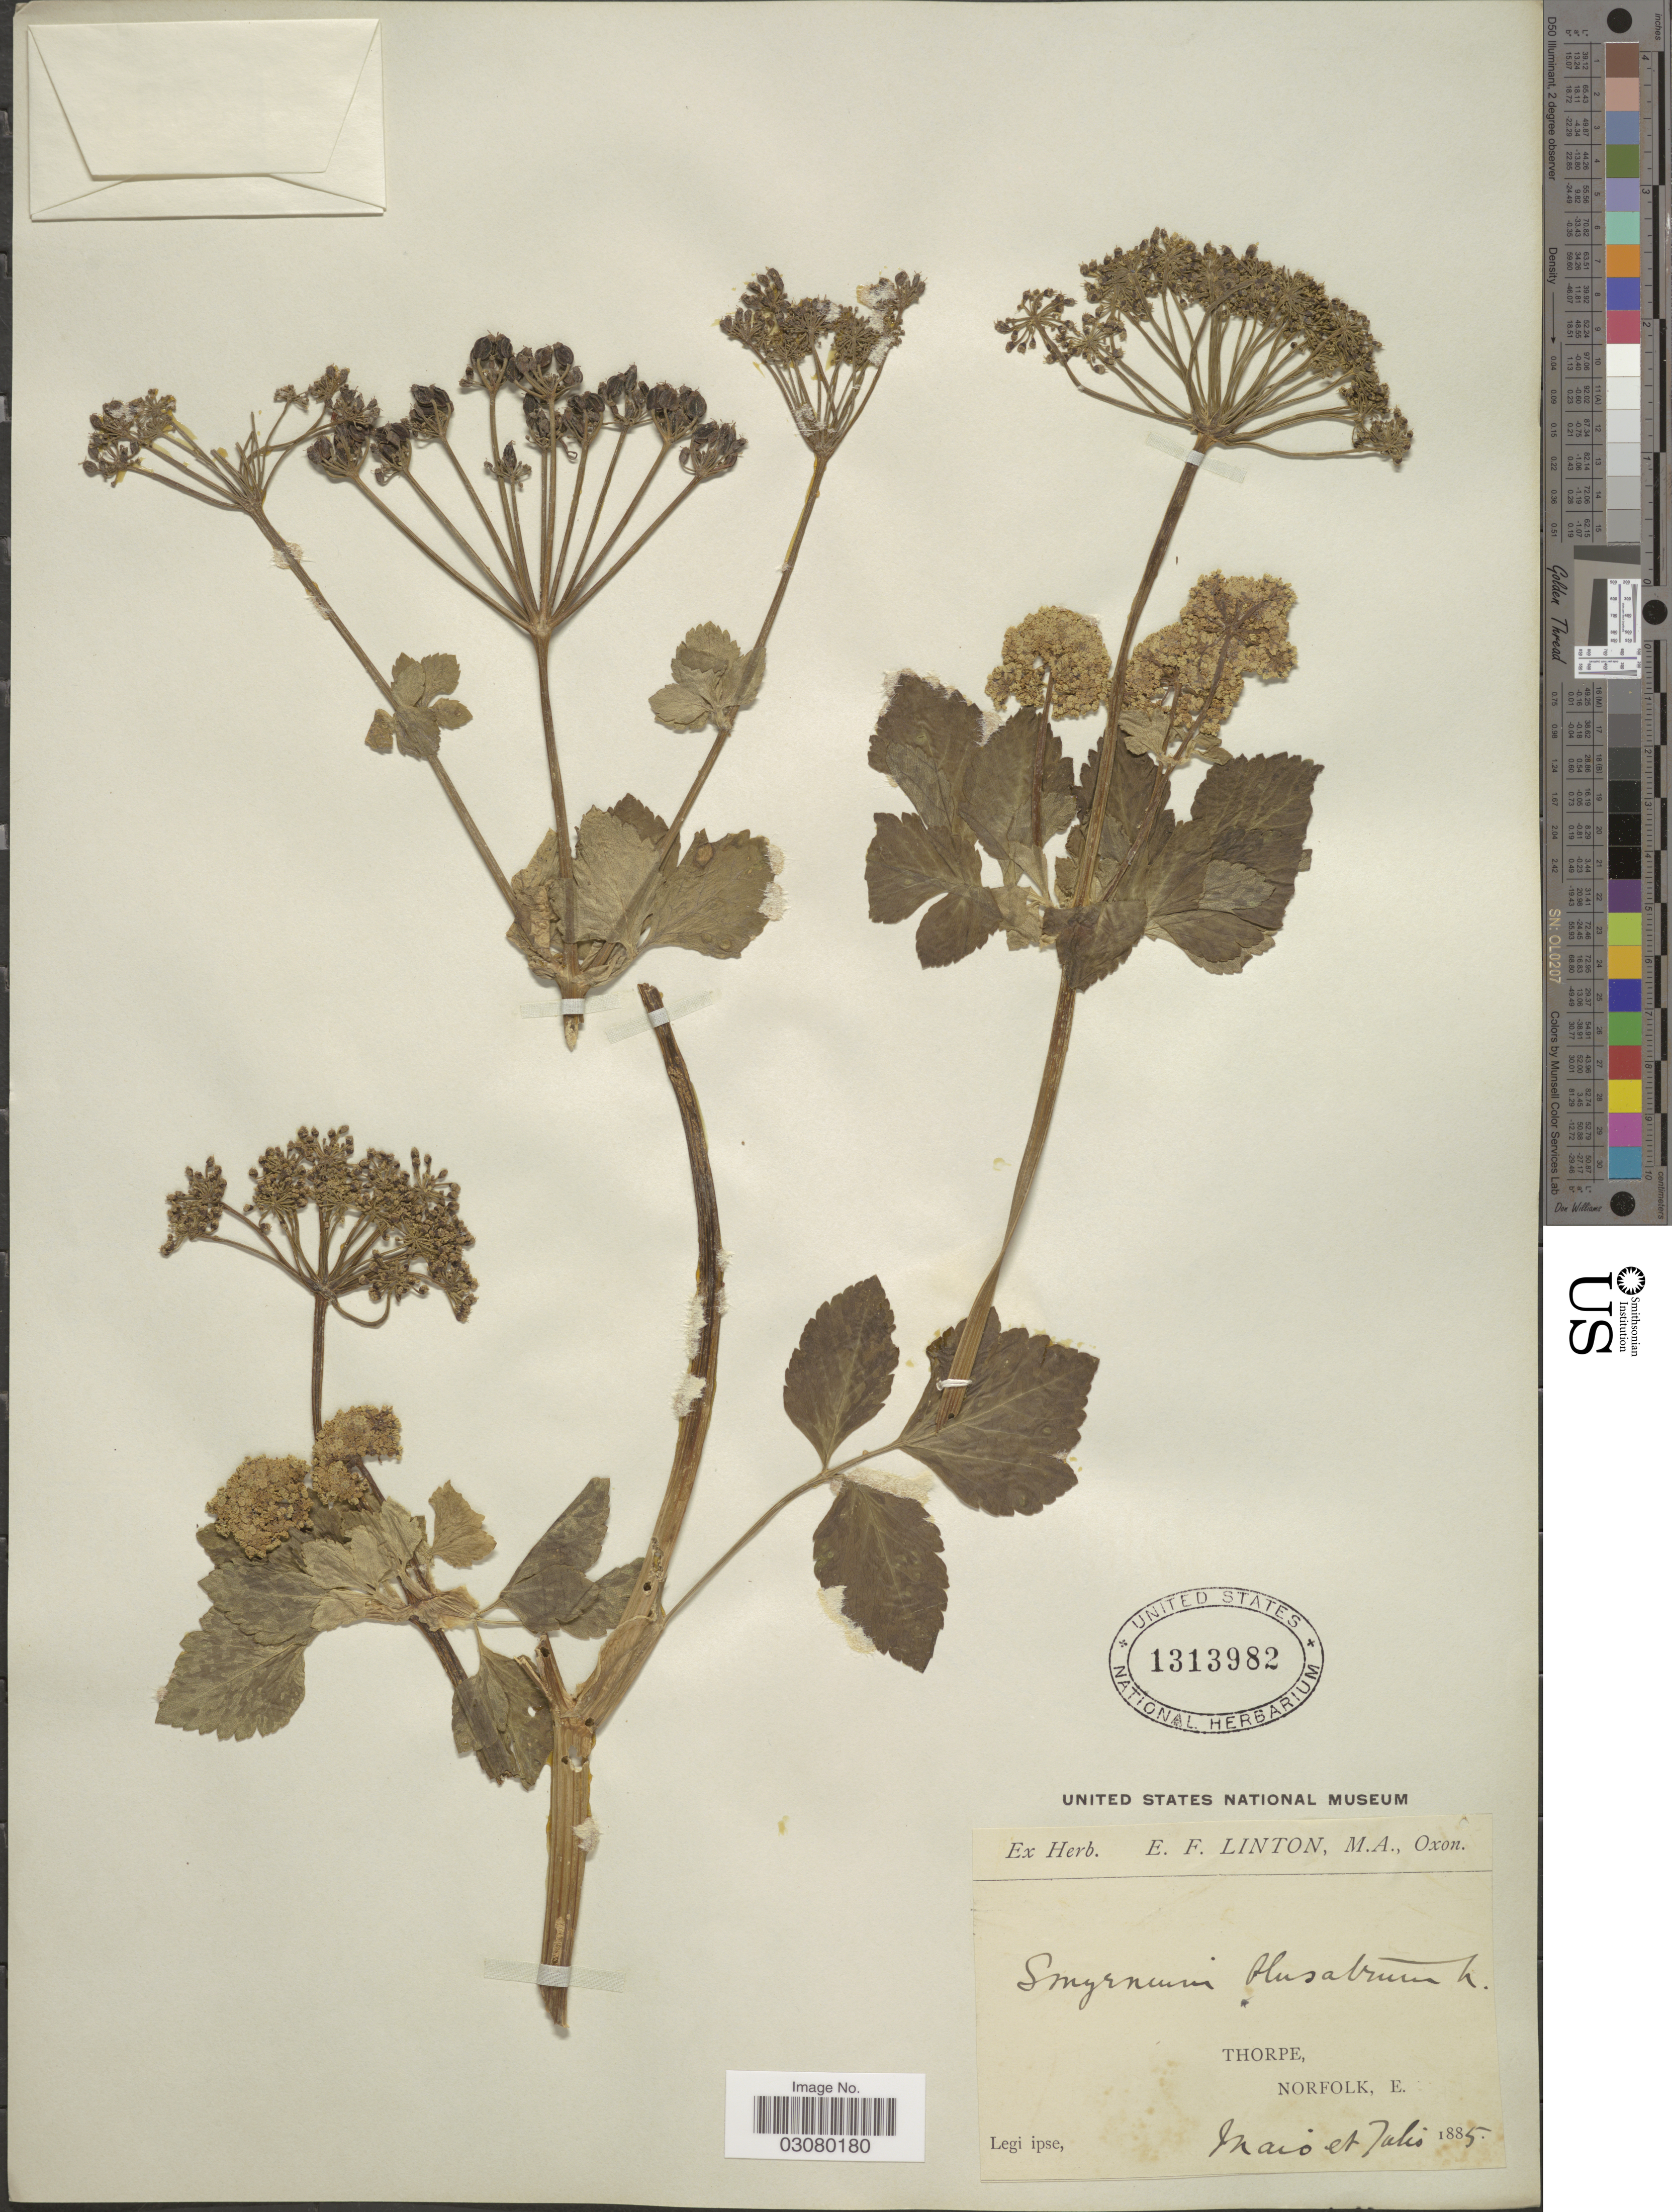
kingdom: Plantae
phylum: Tracheophyta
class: Magnoliopsida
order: Apiales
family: Apiaceae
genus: Smyrnium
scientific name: Smyrnium olusatrum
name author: L.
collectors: E. Linton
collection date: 1885-05/1885-07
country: Australia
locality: Thorpe, Norfolk, E.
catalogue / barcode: US 1313982